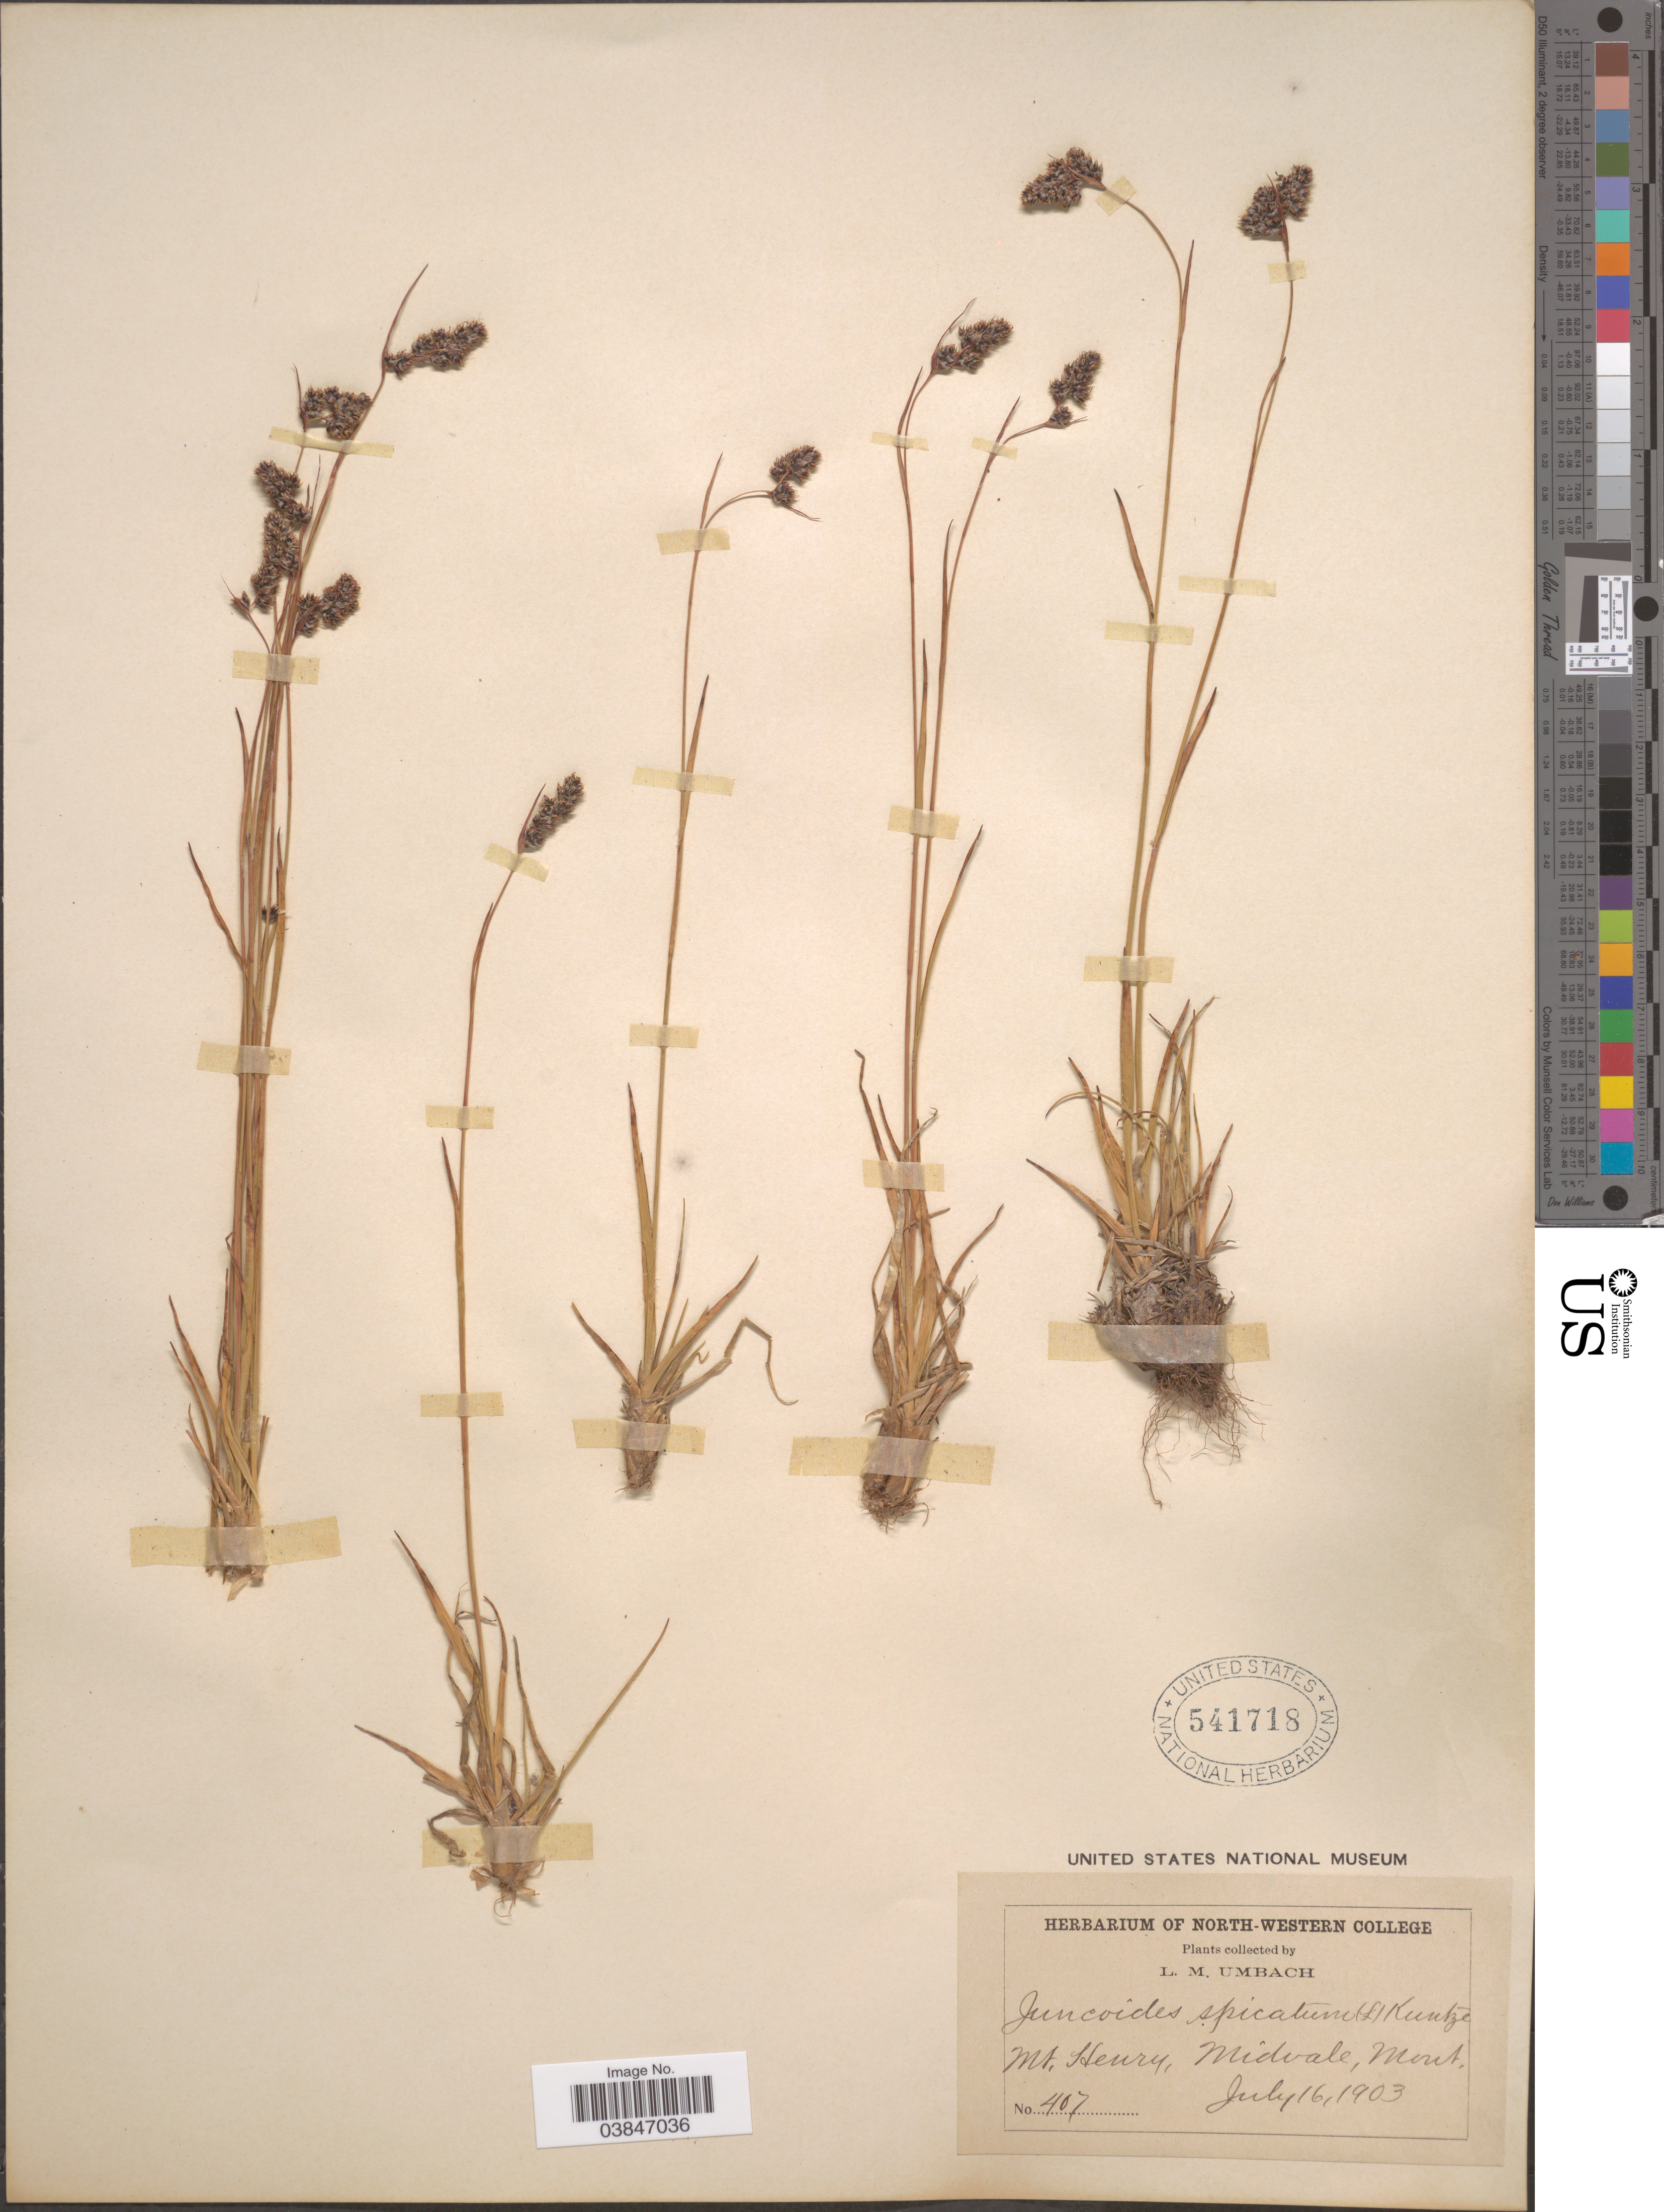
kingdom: Plantae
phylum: Tracheophyta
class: Liliopsida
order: Poales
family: Juncaceae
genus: Luzula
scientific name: Luzula spicata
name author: (L.) DC.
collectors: L. M. Umbach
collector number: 407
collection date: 1903-07-16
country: United States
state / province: Montana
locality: Mt. Henry, Midvale.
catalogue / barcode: US 541718